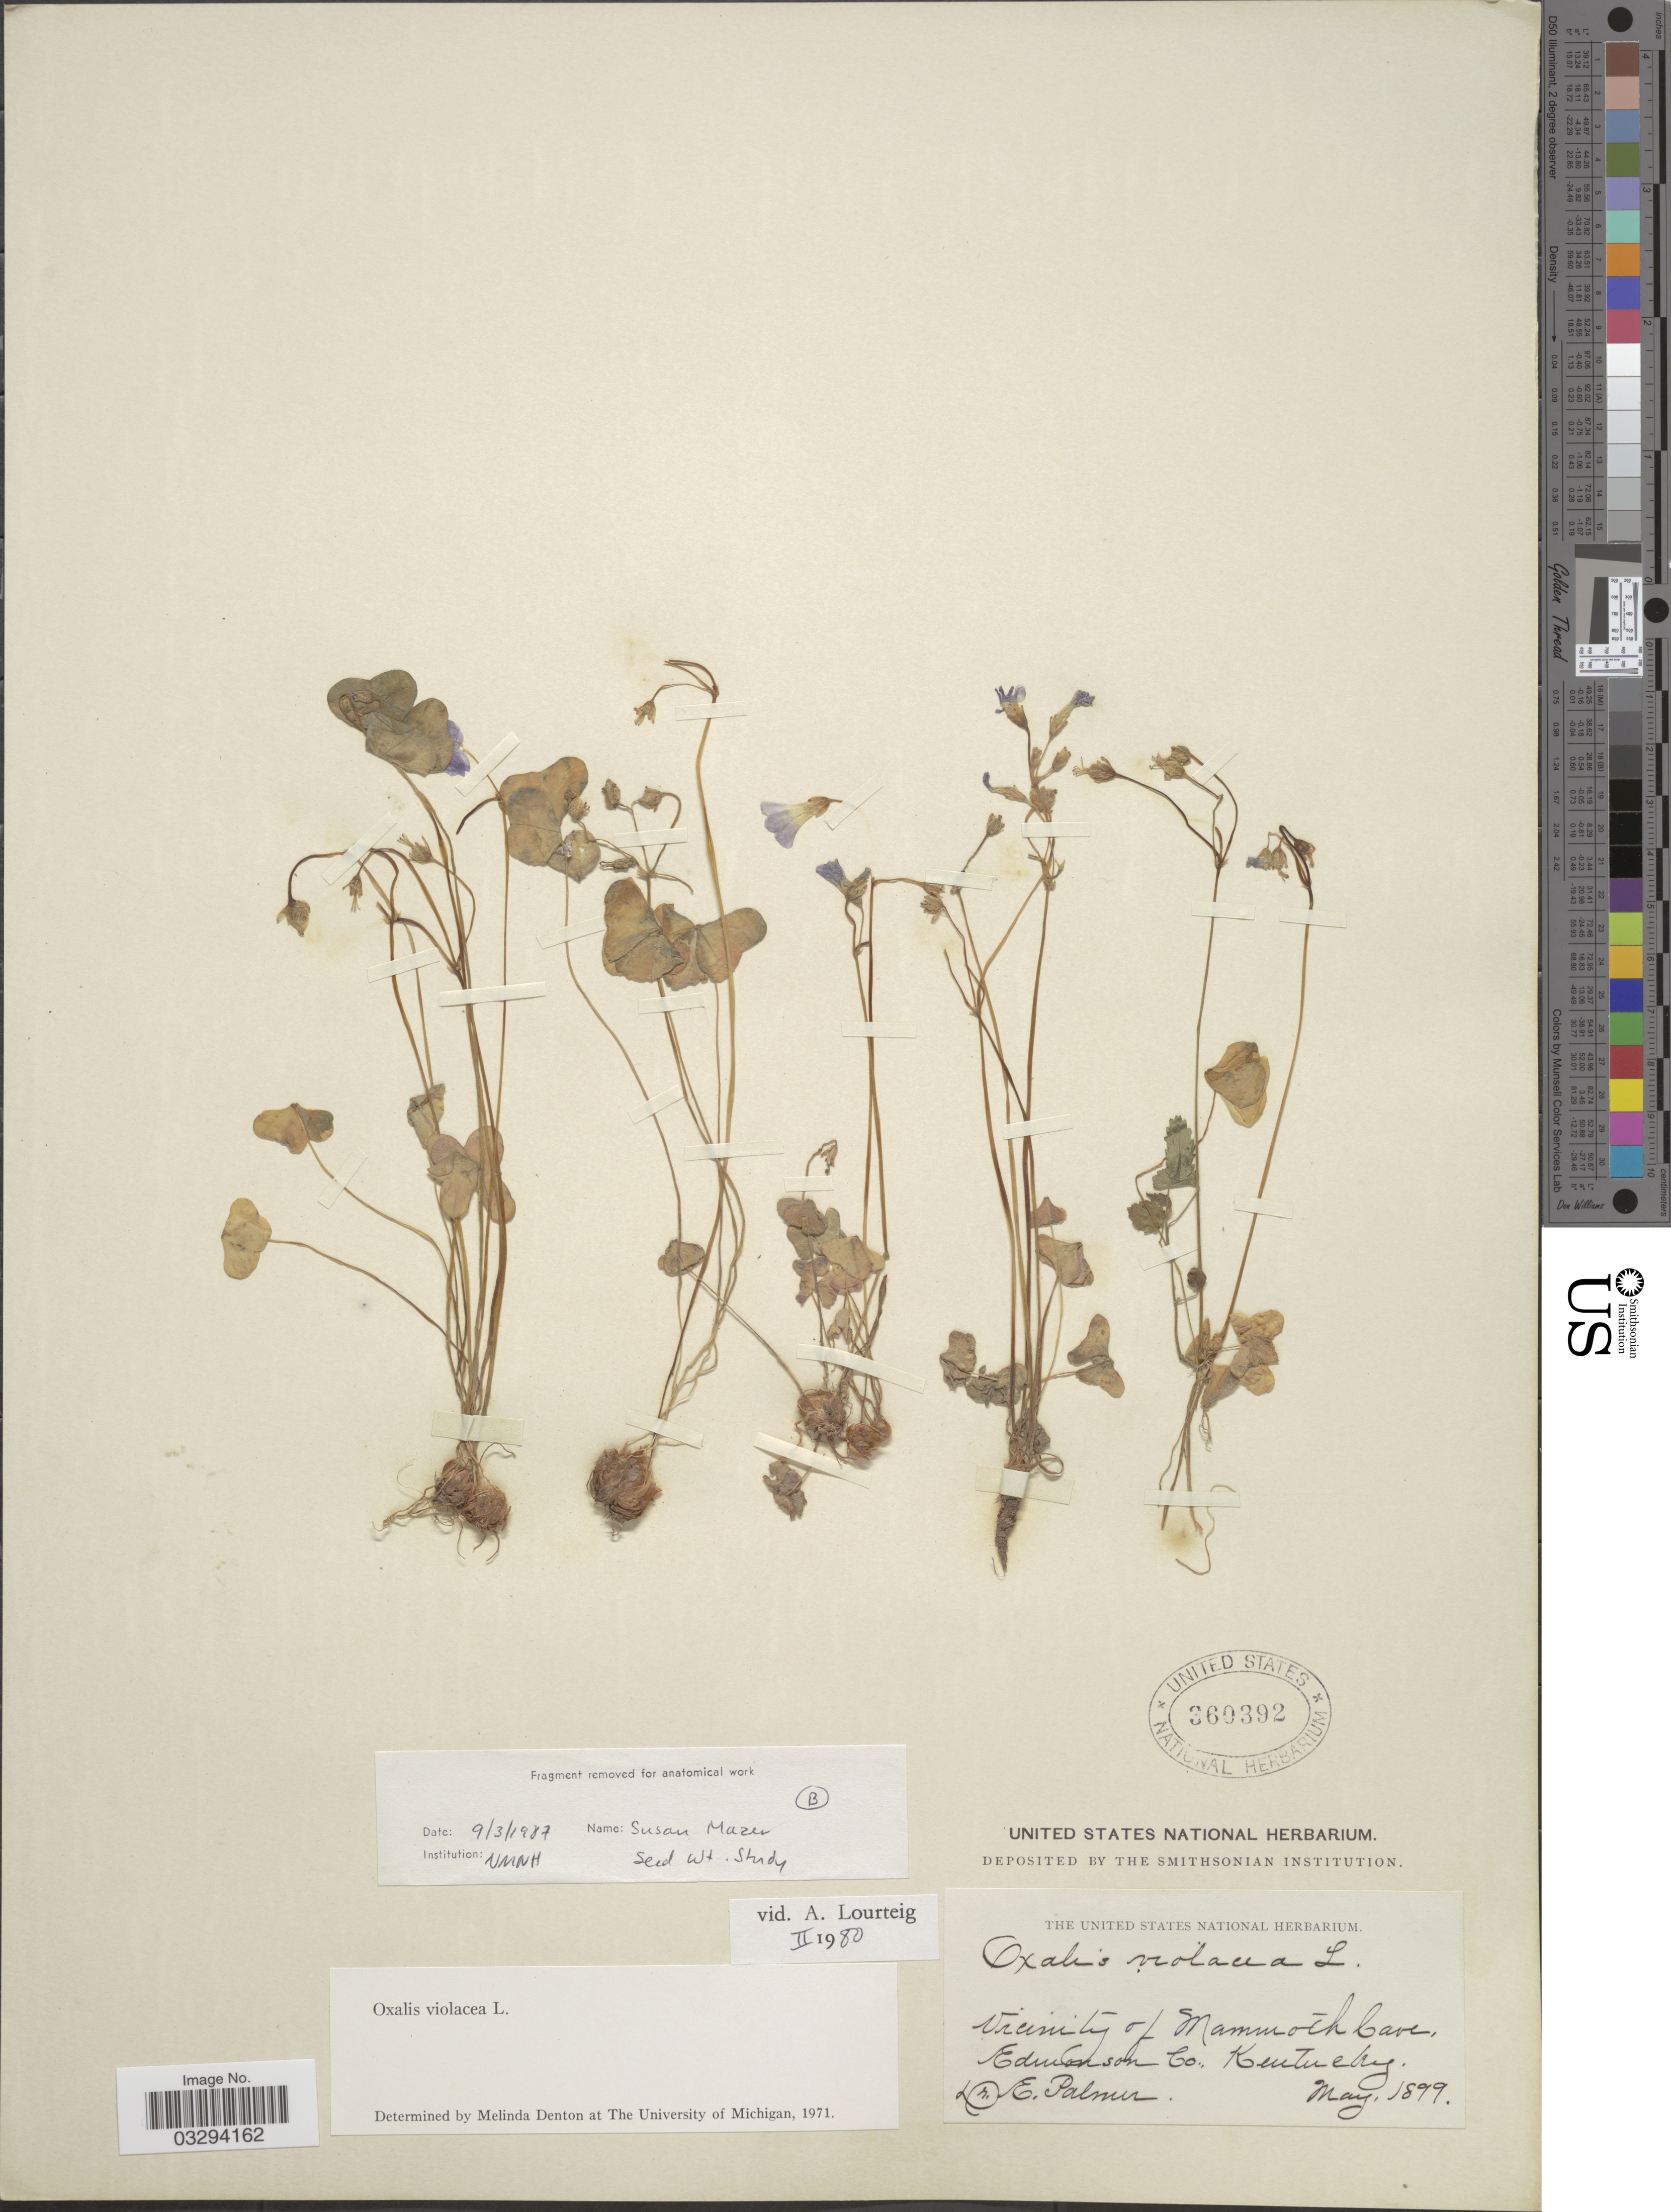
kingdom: Plantae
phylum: Tracheophyta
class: Magnoliopsida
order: Oxalidales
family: Oxalidaceae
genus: Oxalis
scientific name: Oxalis violacea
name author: L.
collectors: E. Palmer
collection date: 1899-05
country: United States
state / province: Kentucky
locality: Vicinity of Mammoth Cave, Edmonson Co.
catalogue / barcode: US 360392